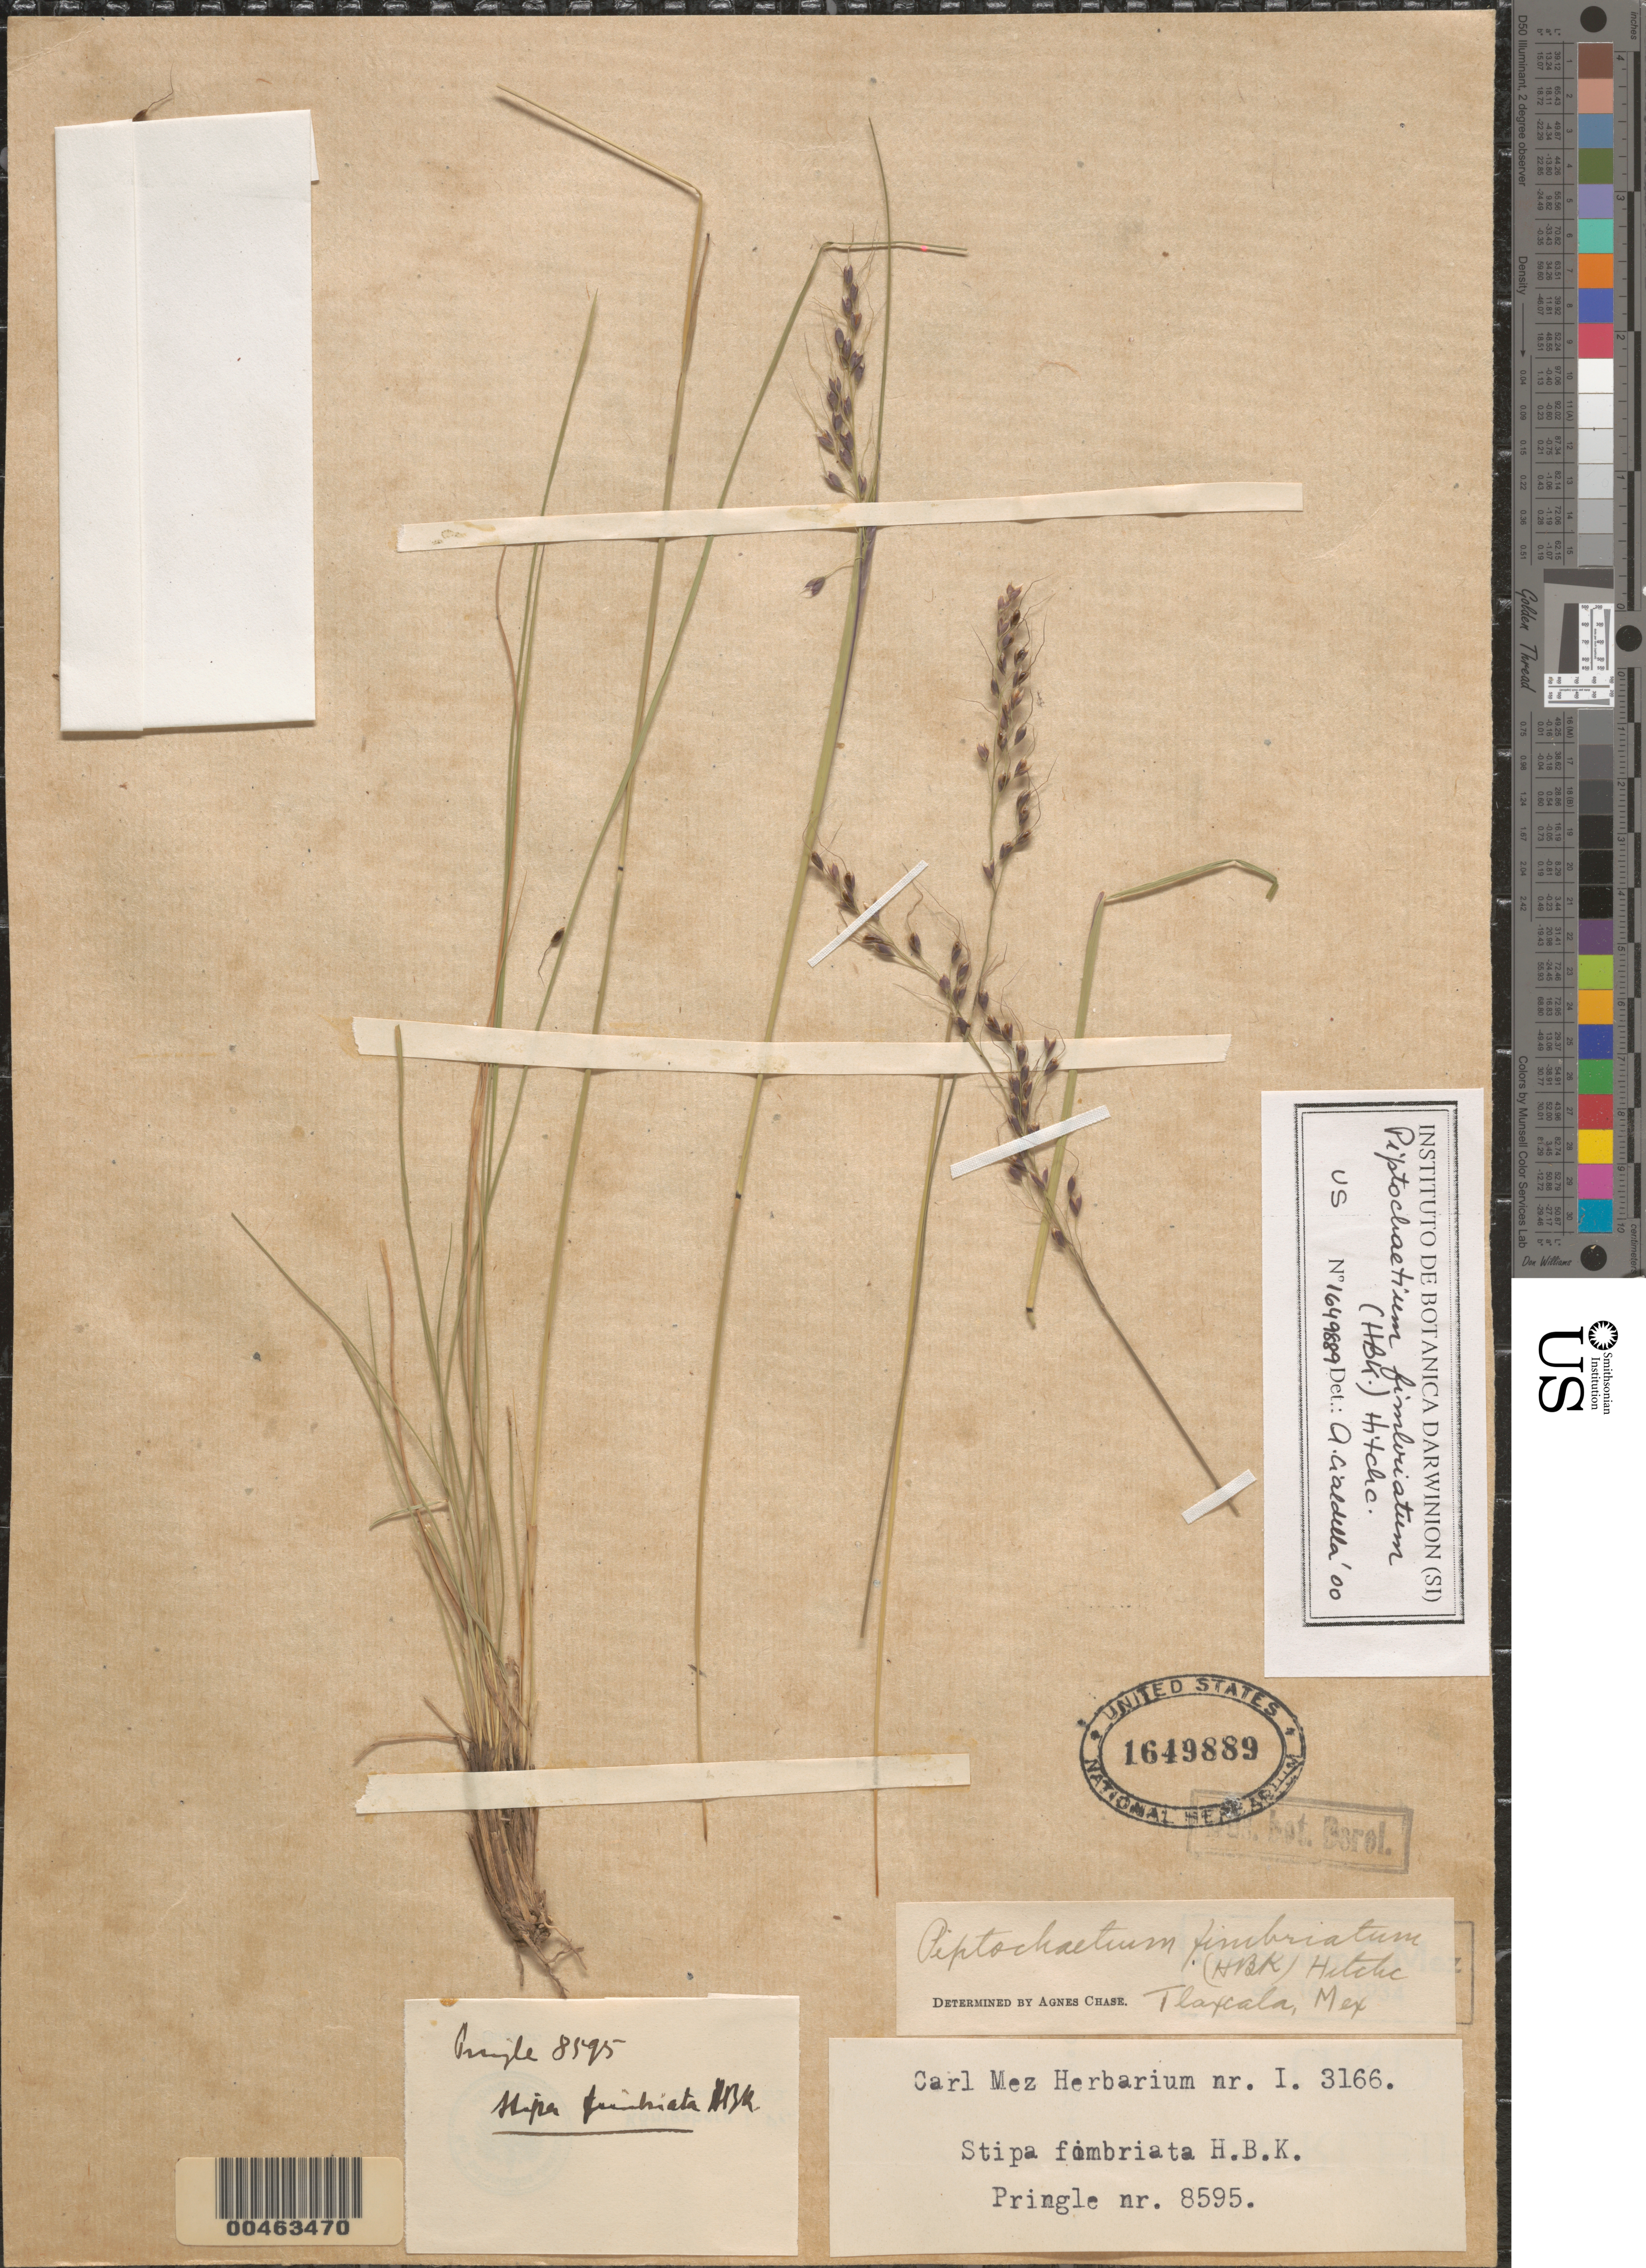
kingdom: Plantae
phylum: Tracheophyta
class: Liliopsida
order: Poales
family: Poaceae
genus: Piptochaetium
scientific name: Piptochaetium fimbriatum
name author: (Kunth) Hitchc.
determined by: Chase, [M.] Agnes, (US)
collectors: -- Pringle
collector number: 8595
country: Mexico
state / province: Jalisco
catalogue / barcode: US 1649889